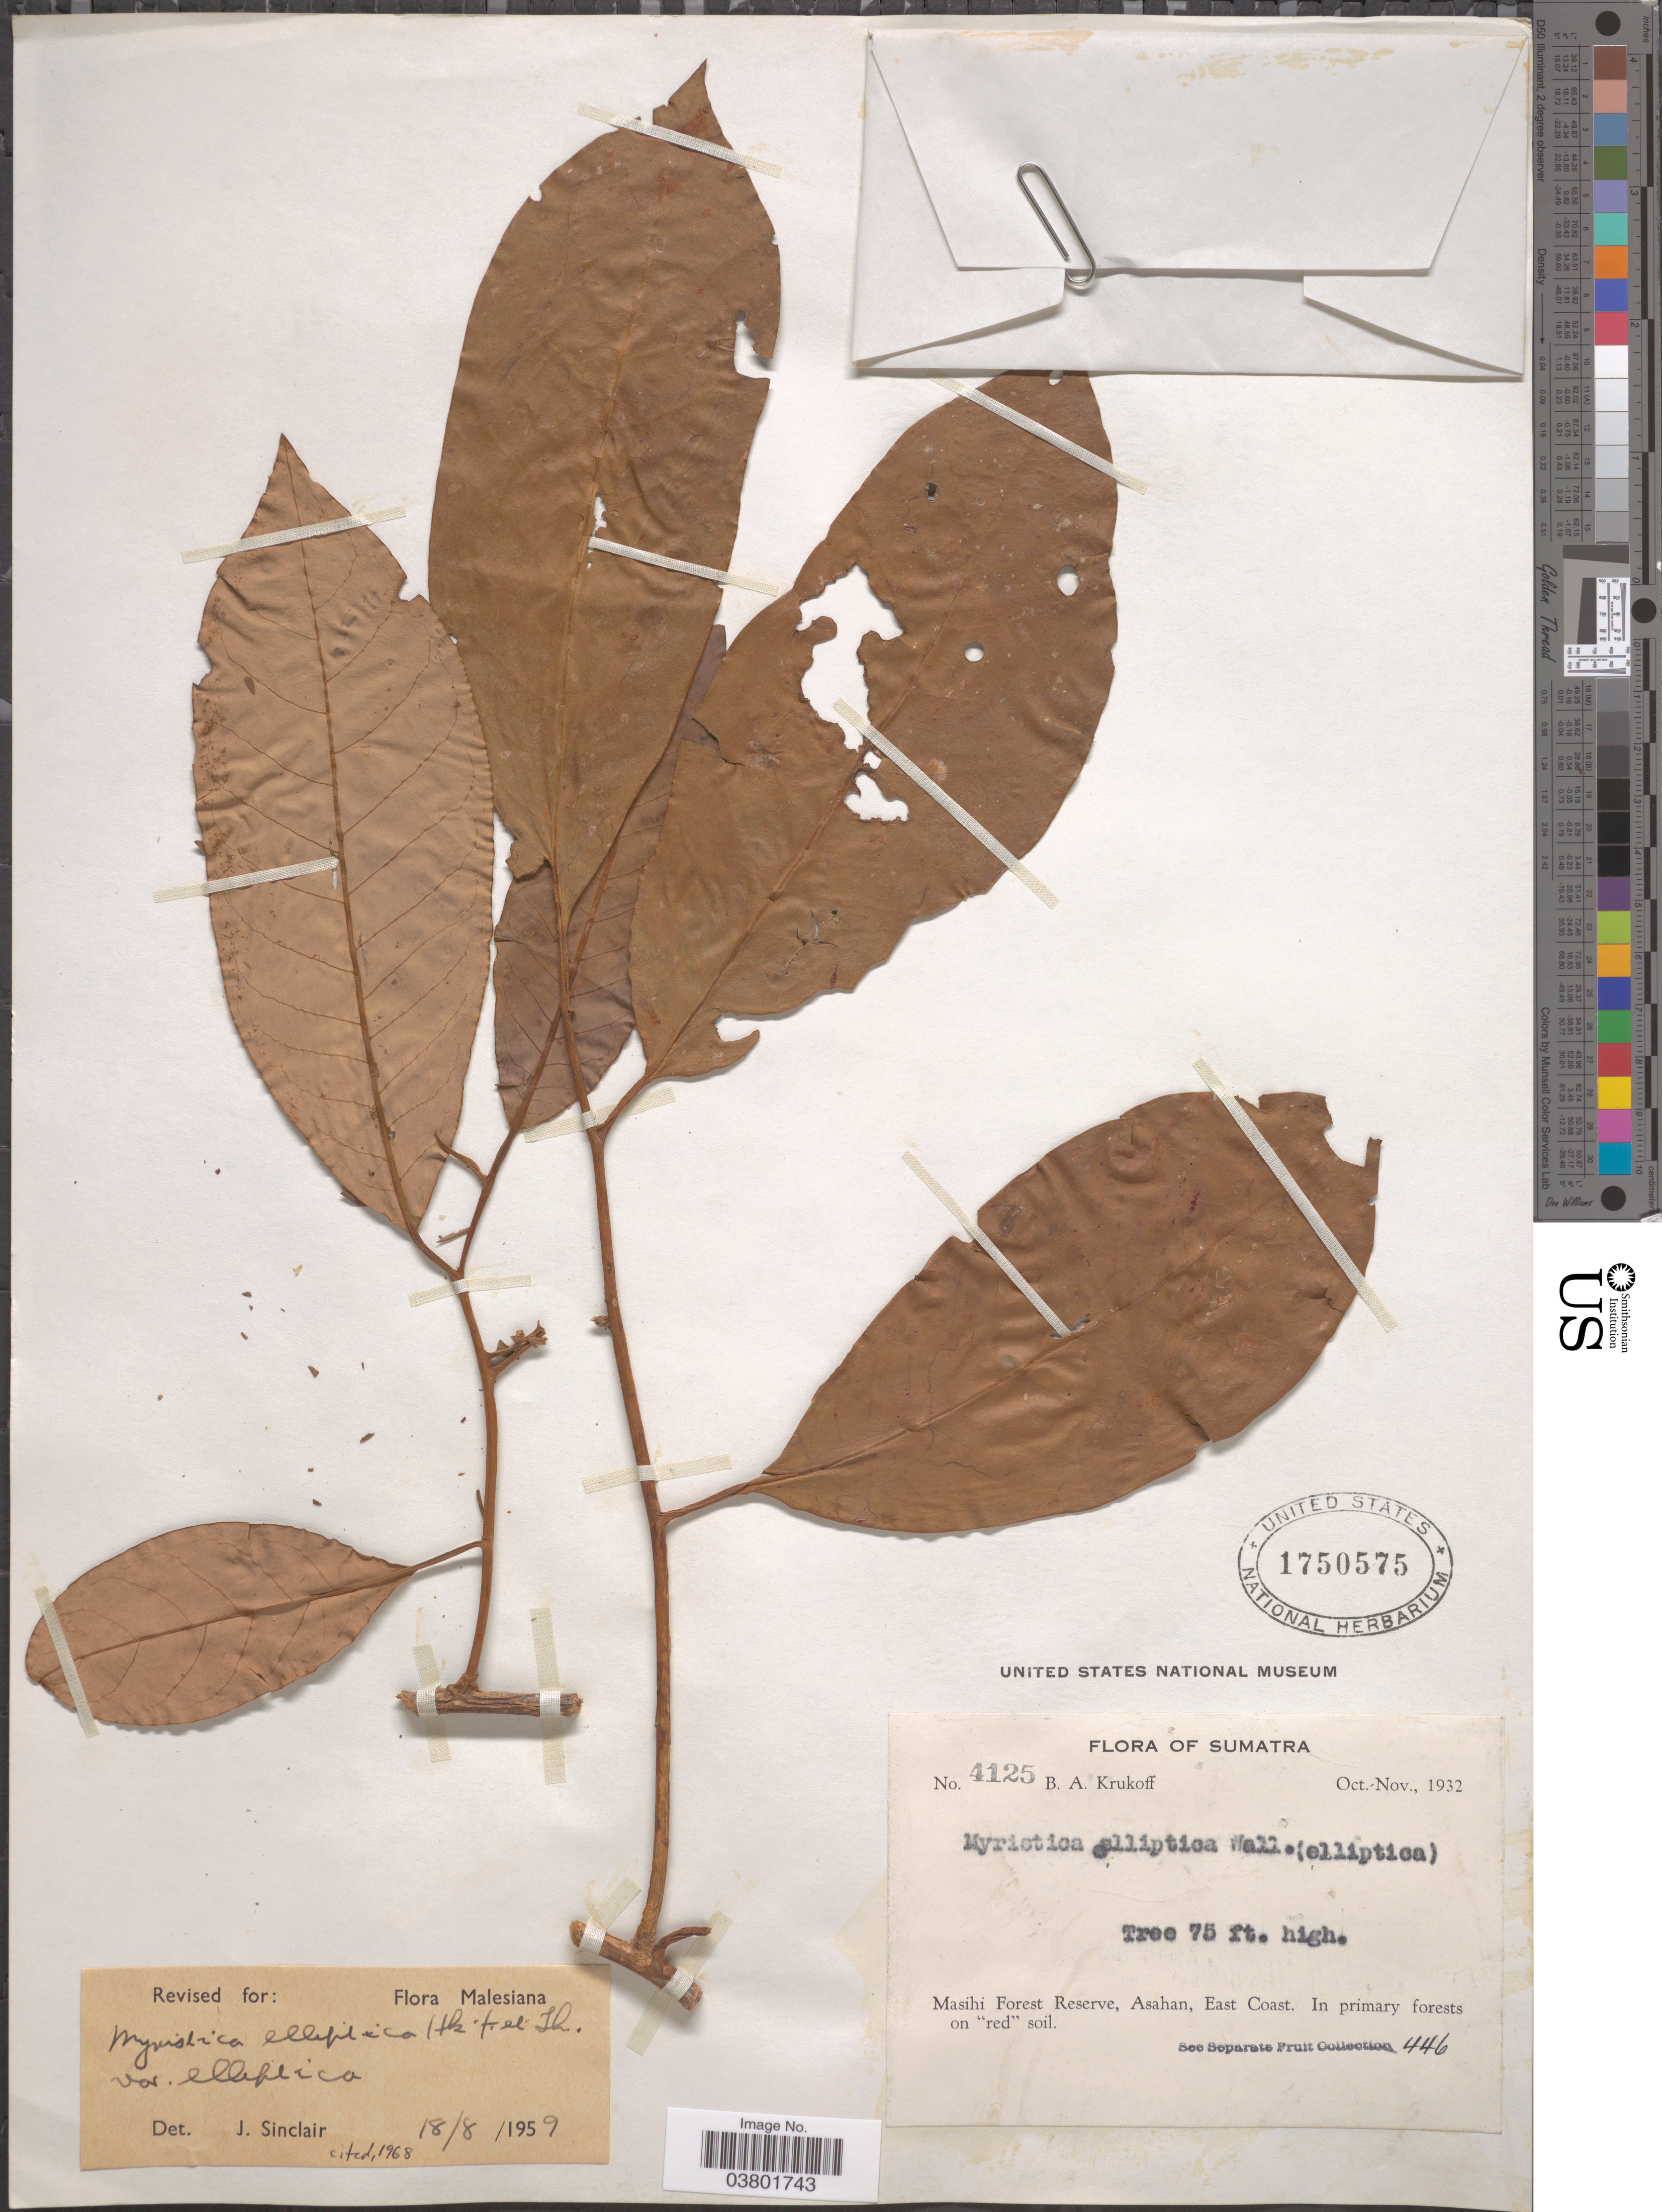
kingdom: Plantae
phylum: Tracheophyta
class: Magnoliopsida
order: Magnoliales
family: Myristicaceae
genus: Myristica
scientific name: Myristica elliptica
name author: Wall.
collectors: B. A. Krukoff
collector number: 4125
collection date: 1932-10/1932-11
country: Indonesia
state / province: Sumatra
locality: Masihi Forest Reserve, Asahan, East Coast.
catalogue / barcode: US 1750575